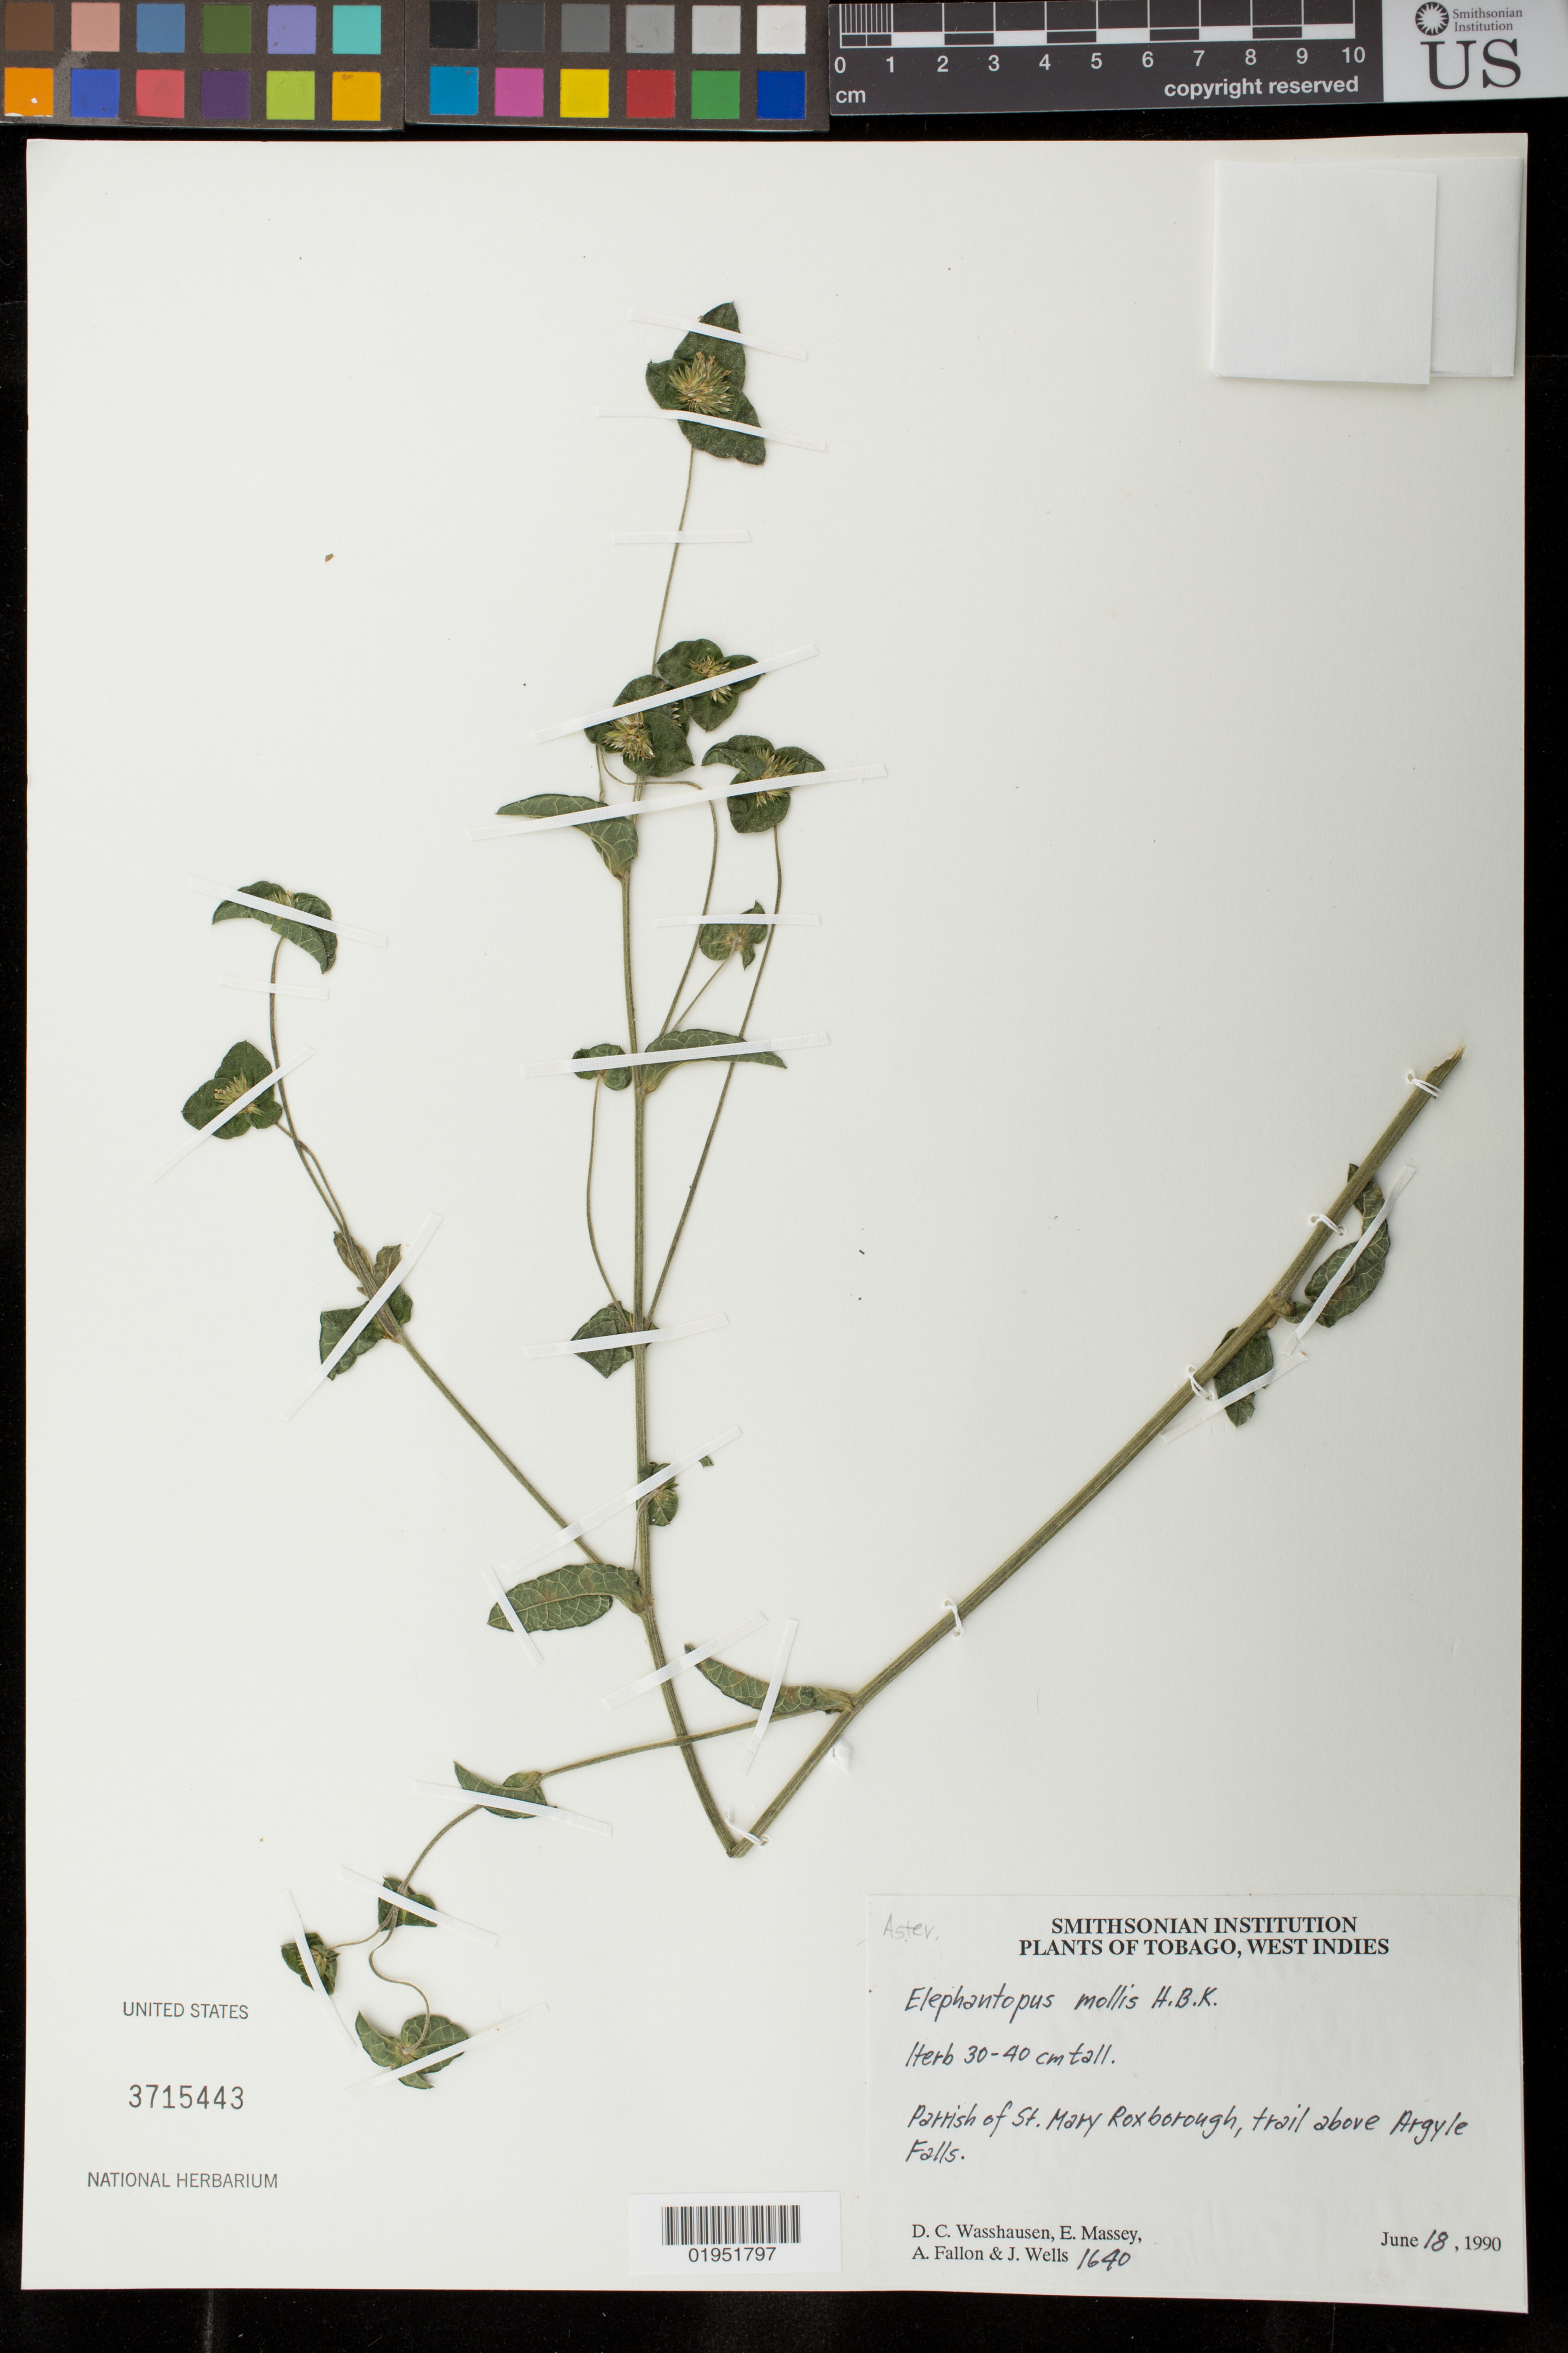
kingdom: Plantae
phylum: Tracheophyta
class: Magnoliopsida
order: Asterales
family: Asteraceae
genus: Elephantopus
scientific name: Elephantopus mollis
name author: Kunth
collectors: D. C. Wasshausen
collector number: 1640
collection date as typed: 18 Jun 1990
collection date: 1990-06-18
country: Trinidad and Tobago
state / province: Tobago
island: Tobago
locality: Parrish of St. Mary Roxborough, trail above Argyle Falls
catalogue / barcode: US 3715443